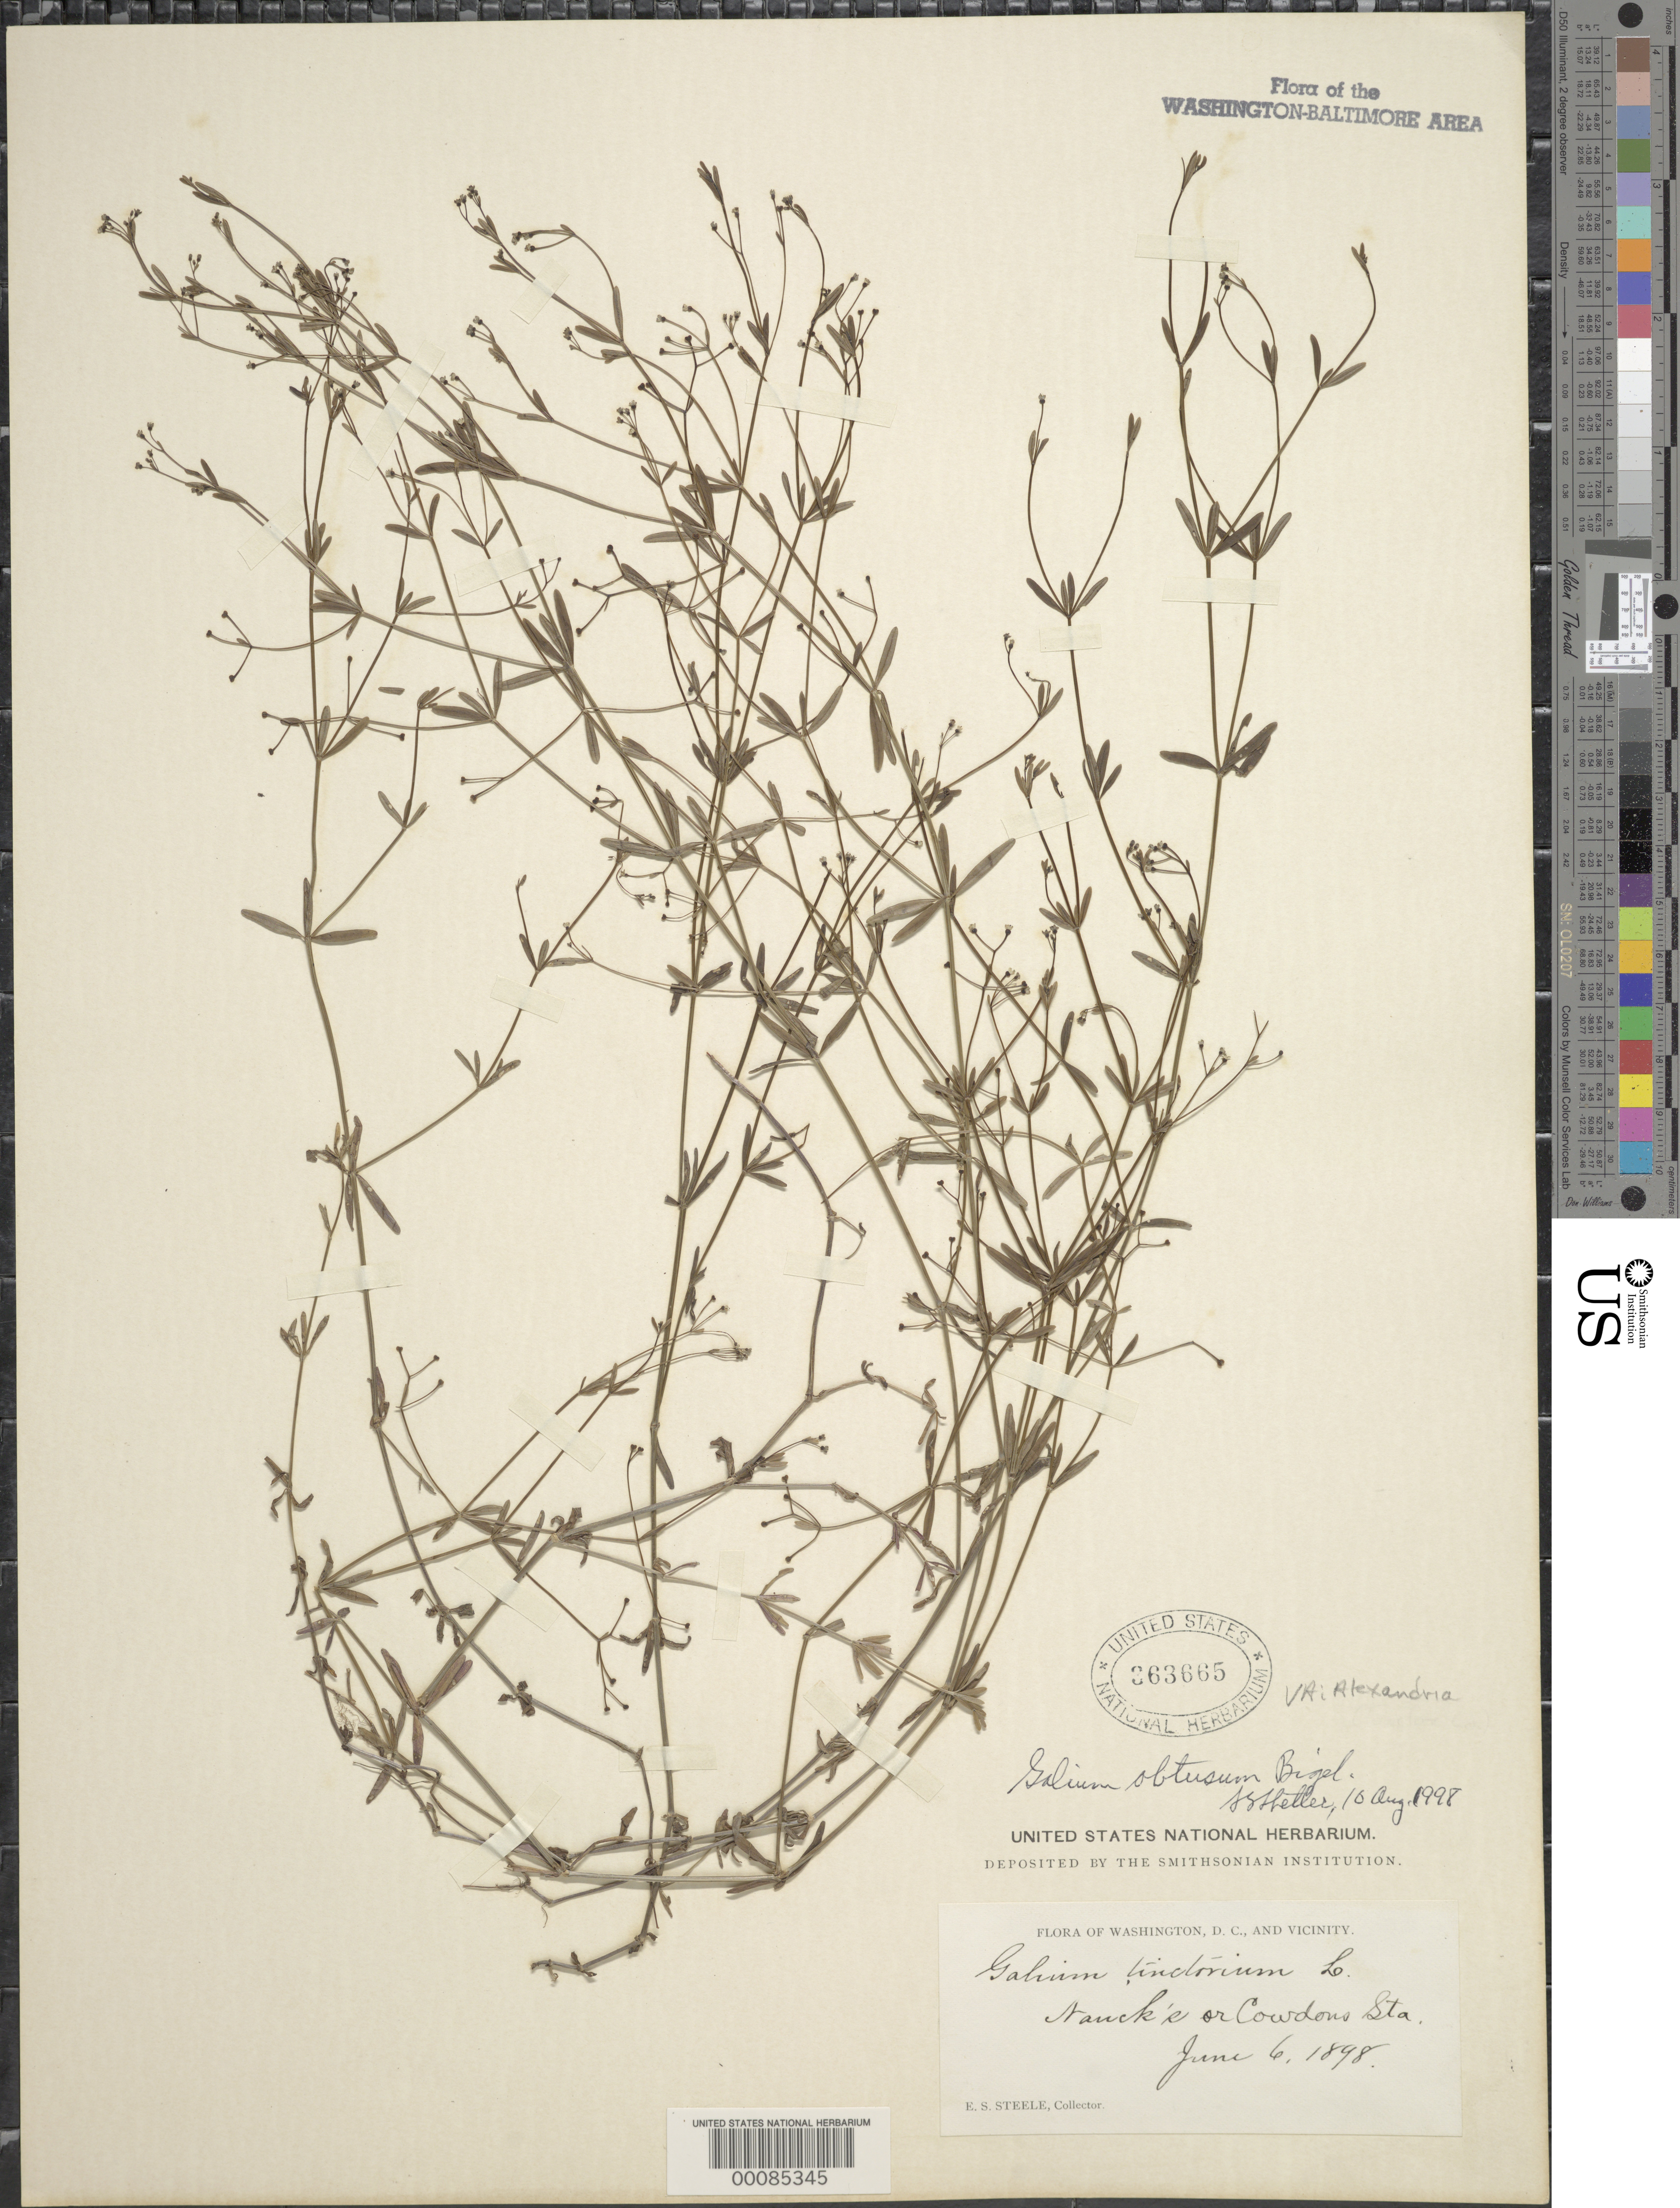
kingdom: Plantae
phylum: Tracheophyta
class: Magnoliopsida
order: Gentianales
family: Rubiaceae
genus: Galium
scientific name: Galium obtusum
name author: Bigelow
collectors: E. Steele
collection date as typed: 06 Jun 1898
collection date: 1898-06-06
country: United States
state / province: Virginia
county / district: Arlington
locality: Cowdon's Station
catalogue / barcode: US 363665